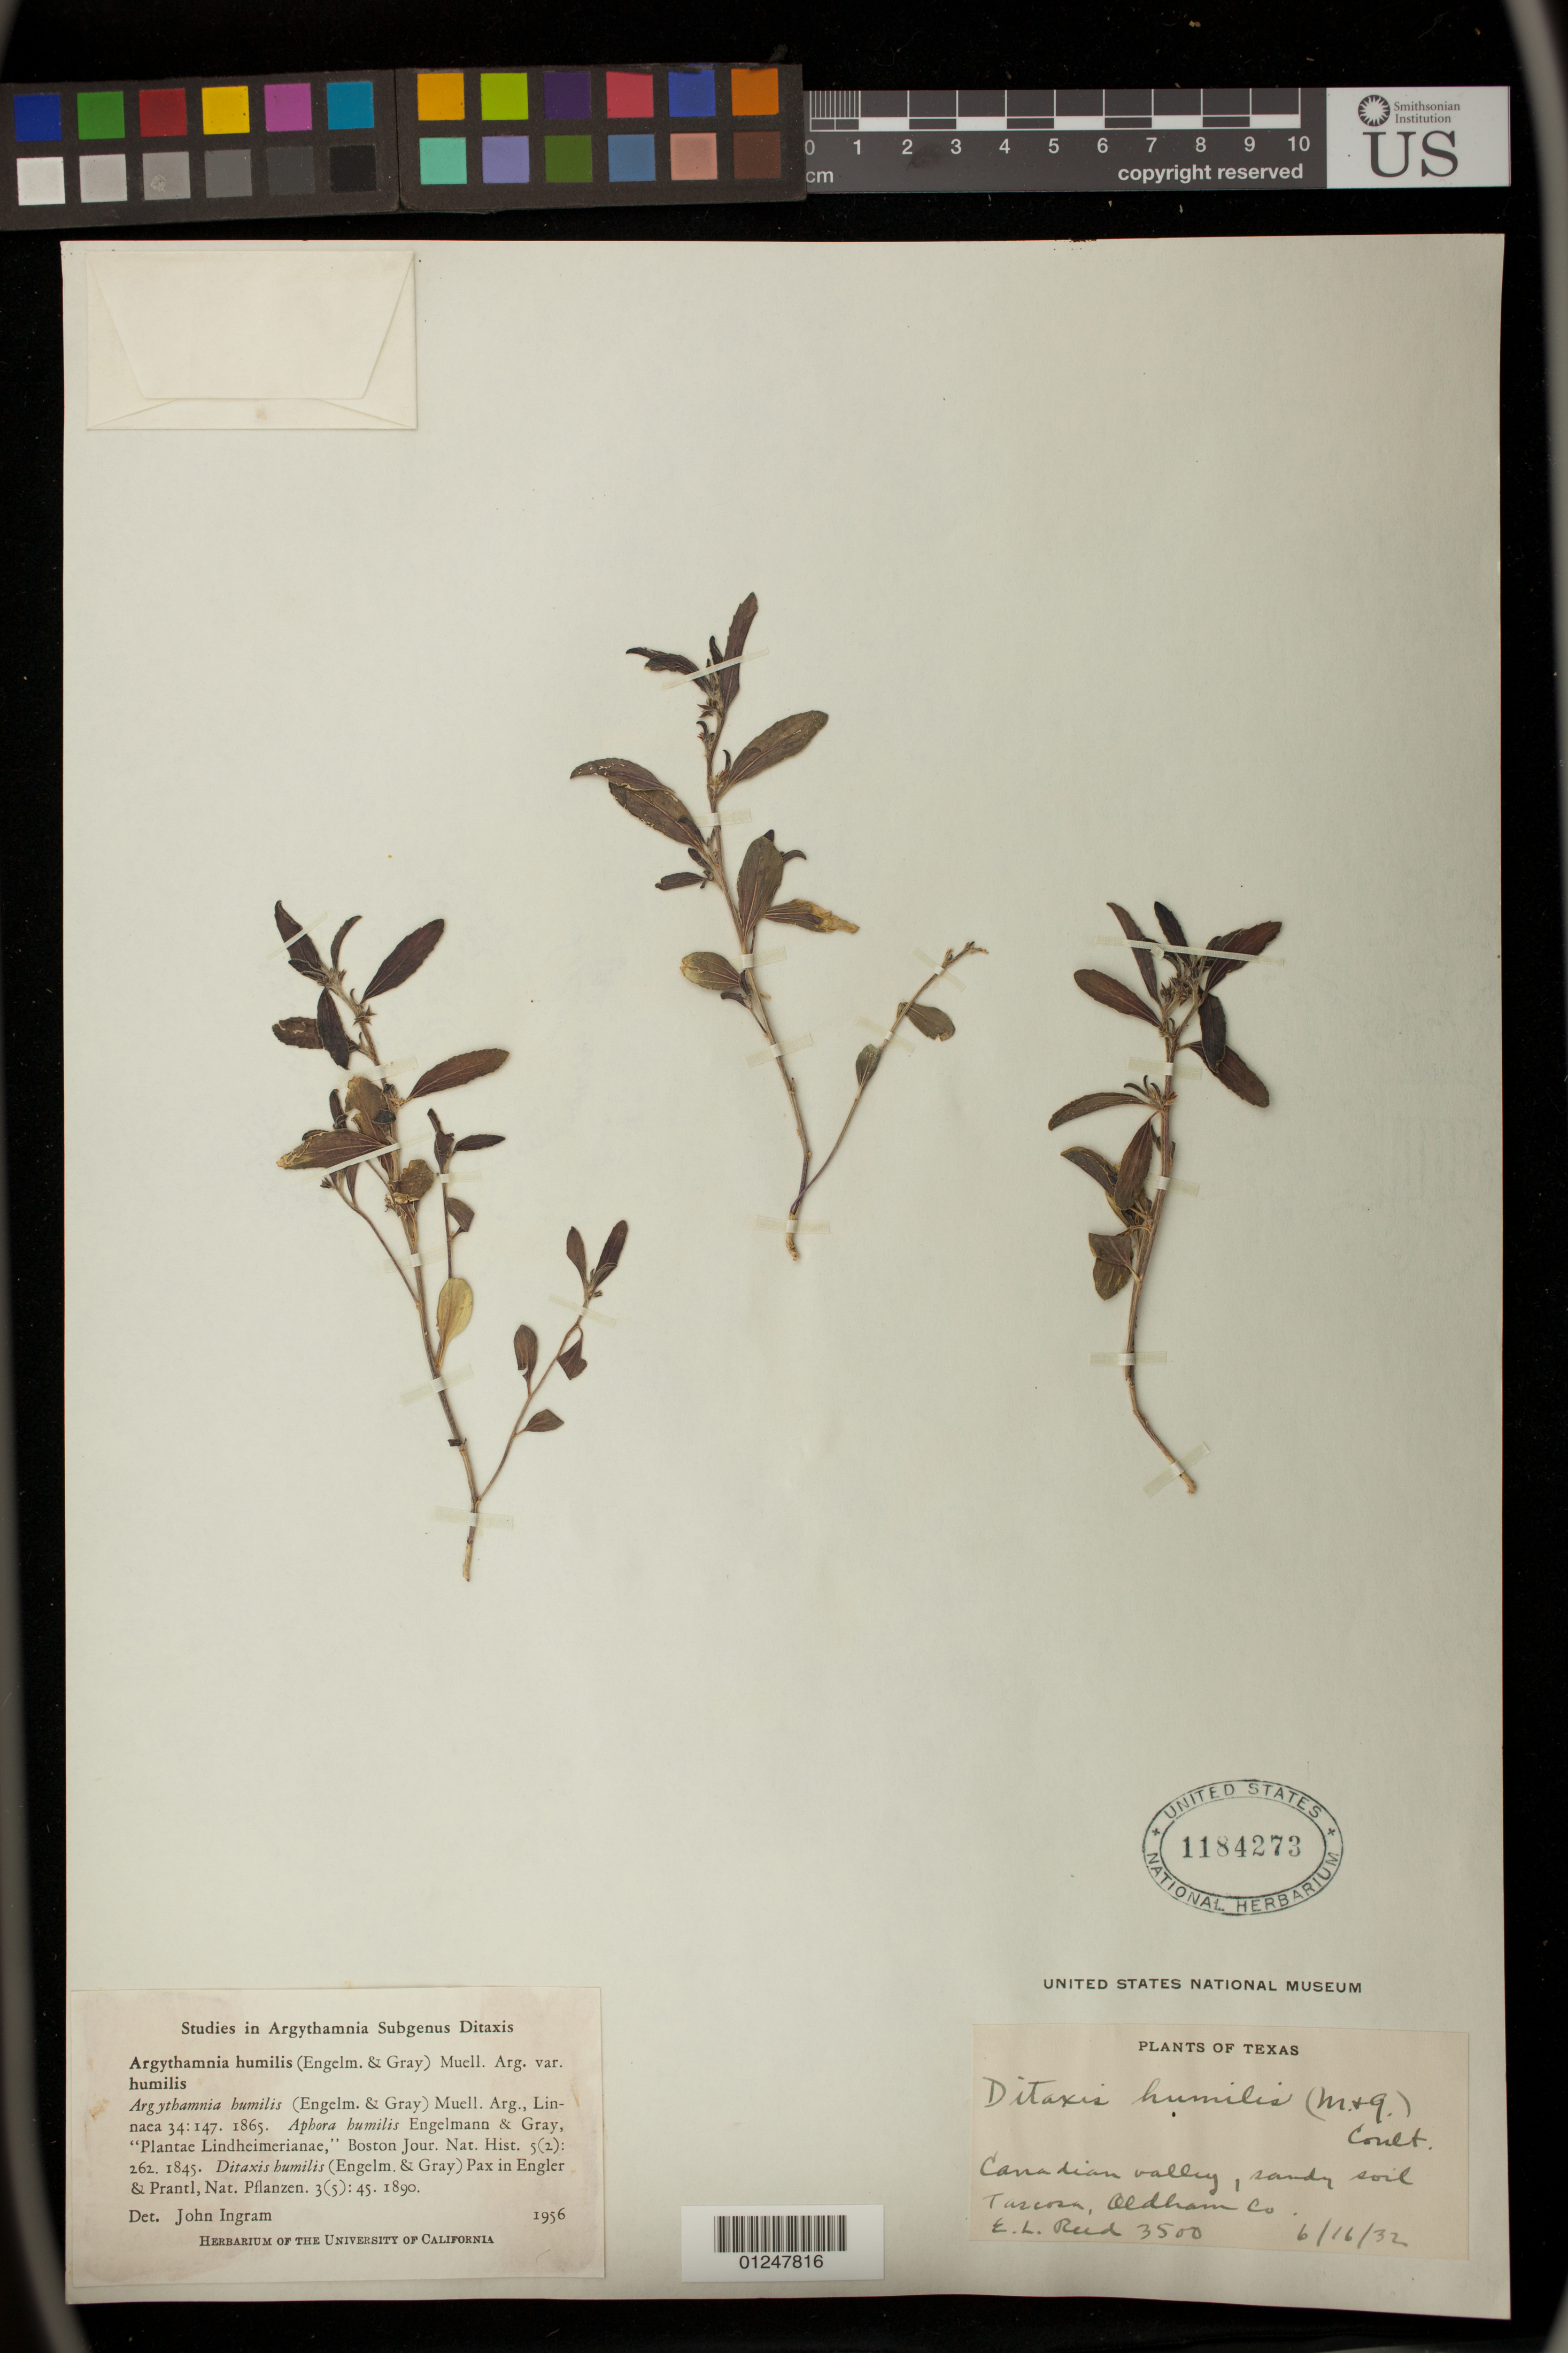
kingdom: Plantae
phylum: Tracheophyta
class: Magnoliopsida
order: Malpighiales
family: Euphorbiaceae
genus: Argythamnia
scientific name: Argythamnia humilis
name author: (Engelm. & A. Gray) Müll. Arg.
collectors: E. Reed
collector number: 3500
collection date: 1932-06-16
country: United States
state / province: Texas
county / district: Oldham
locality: Canadian Valley, Tuscosa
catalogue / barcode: US 1184273